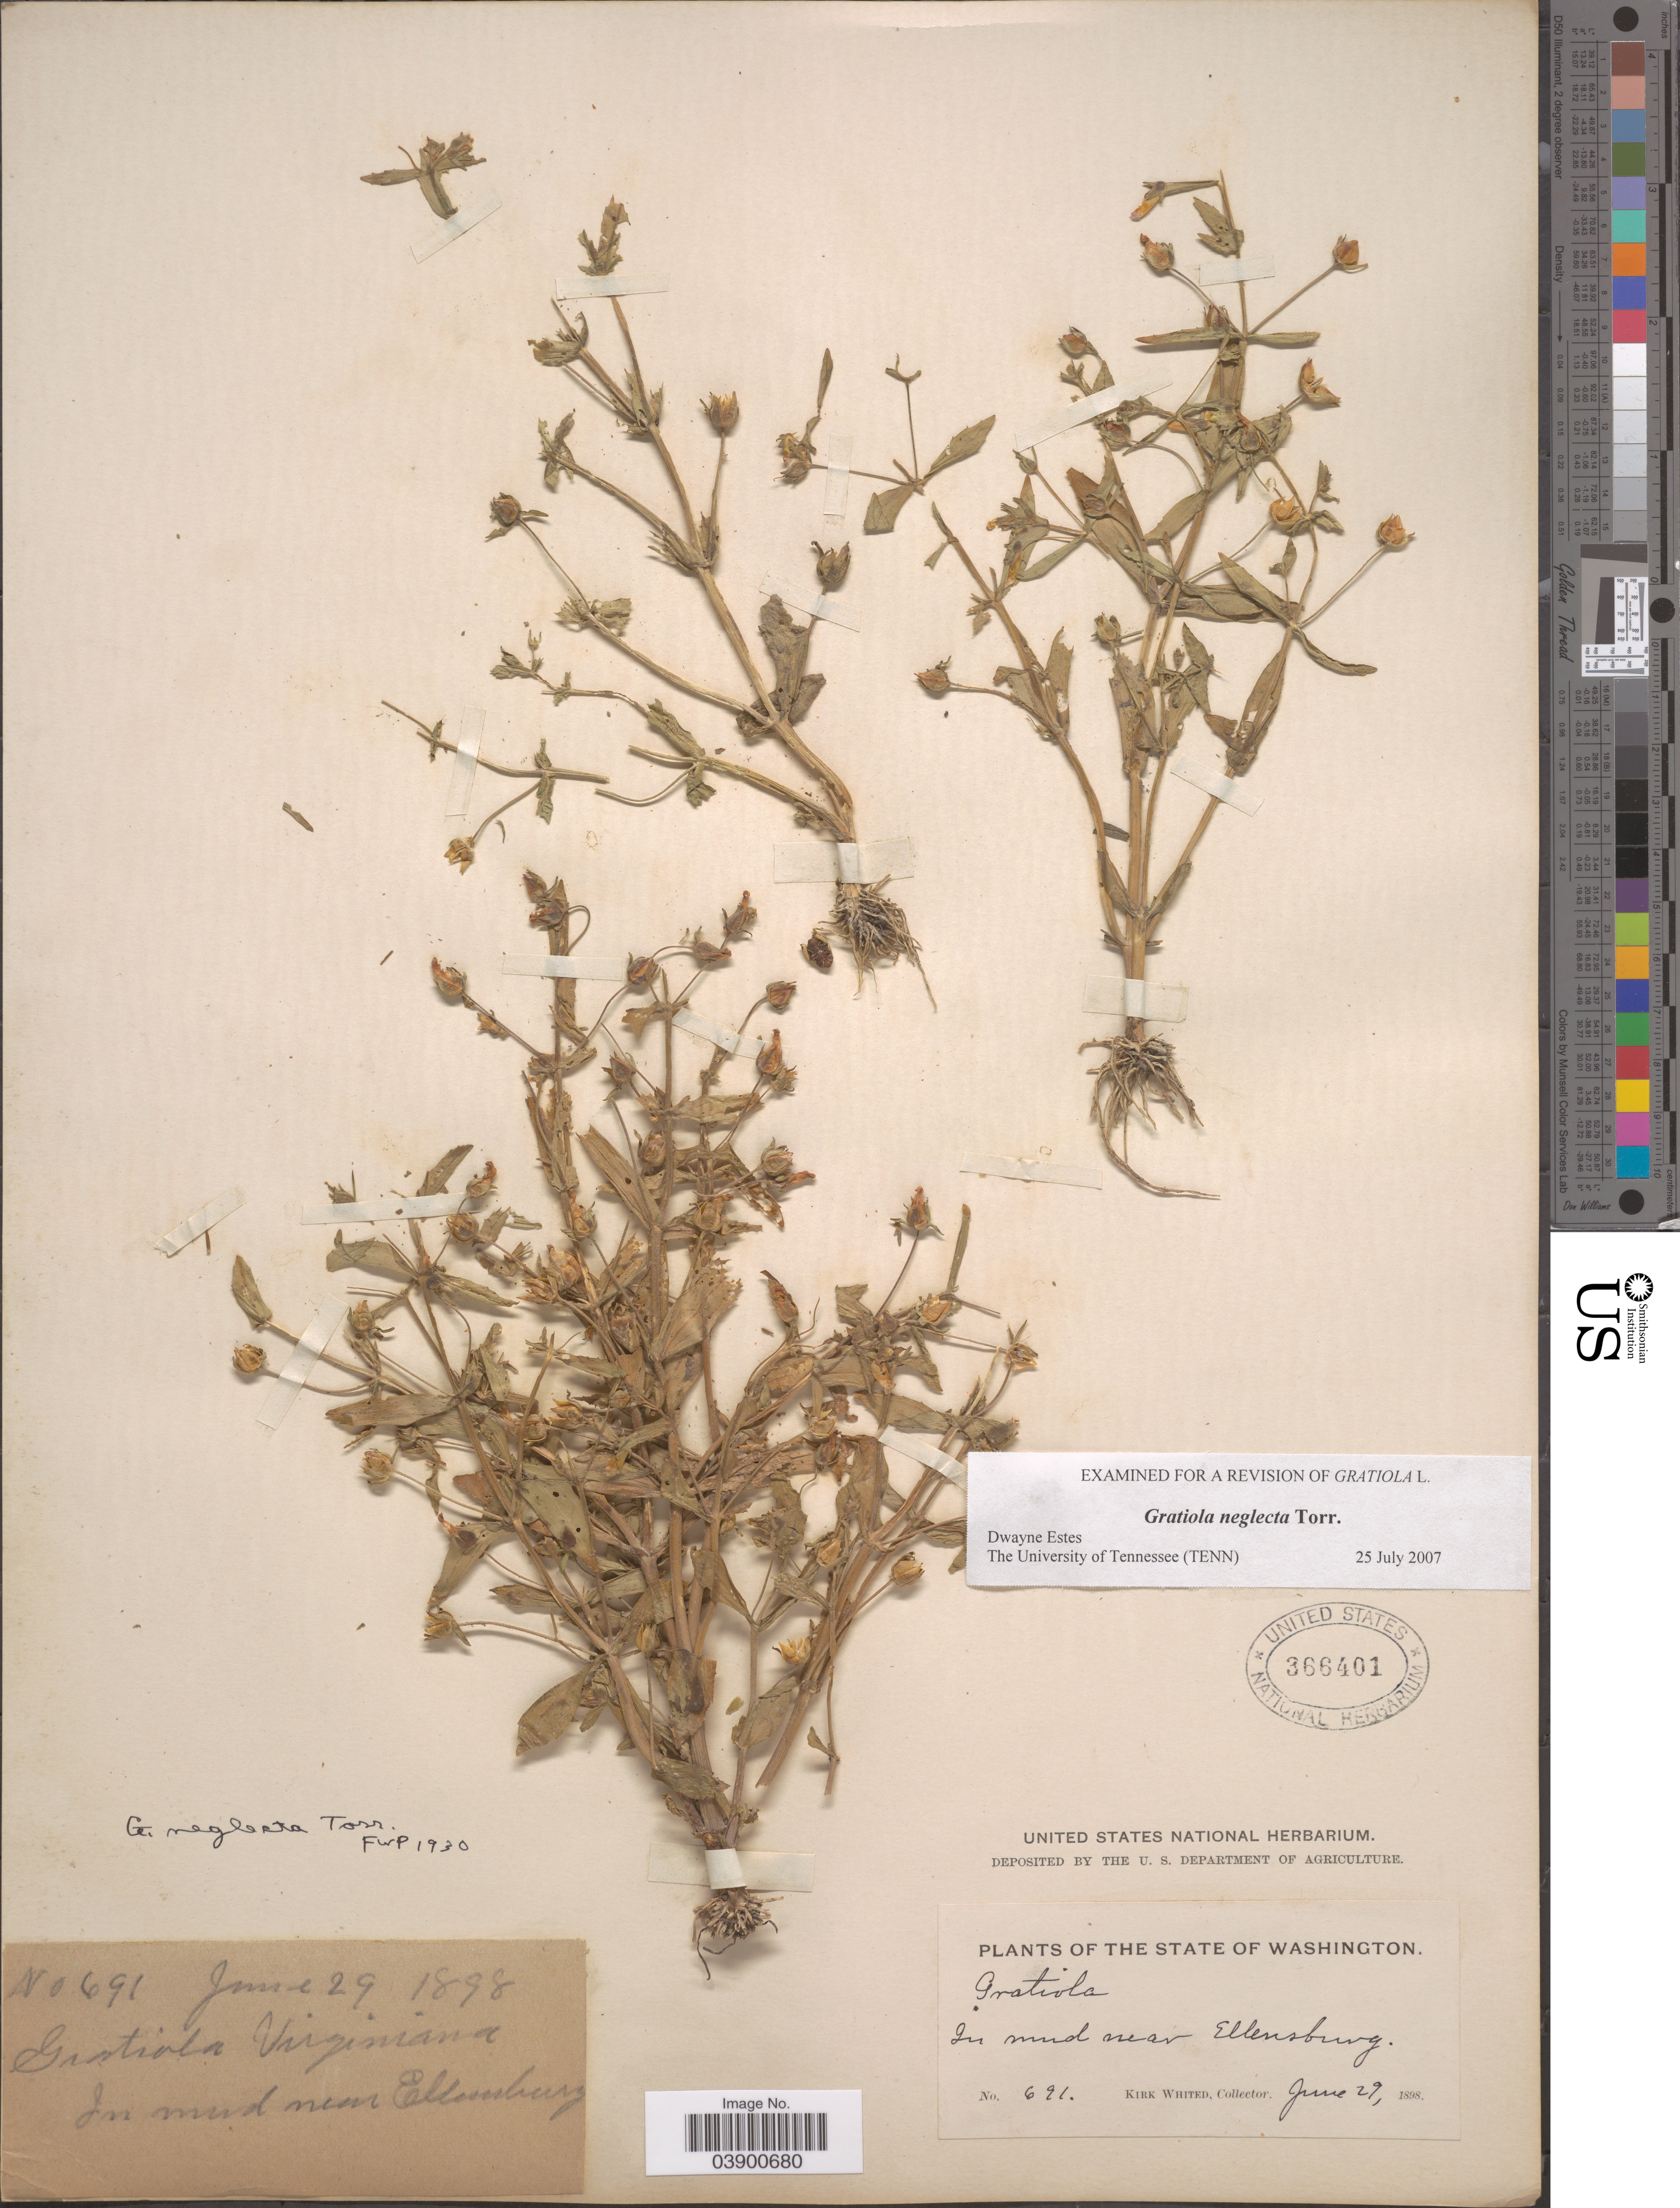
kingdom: Plantae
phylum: Tracheophyta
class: Magnoliopsida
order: Lamiales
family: Plantaginaceae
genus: Gratiola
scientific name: Gratiola neglecta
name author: Torr.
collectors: K. Whited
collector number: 691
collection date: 1898-06-29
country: United States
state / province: Washington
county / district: Kittitas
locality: Near Ellensburg.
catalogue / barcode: US 366401